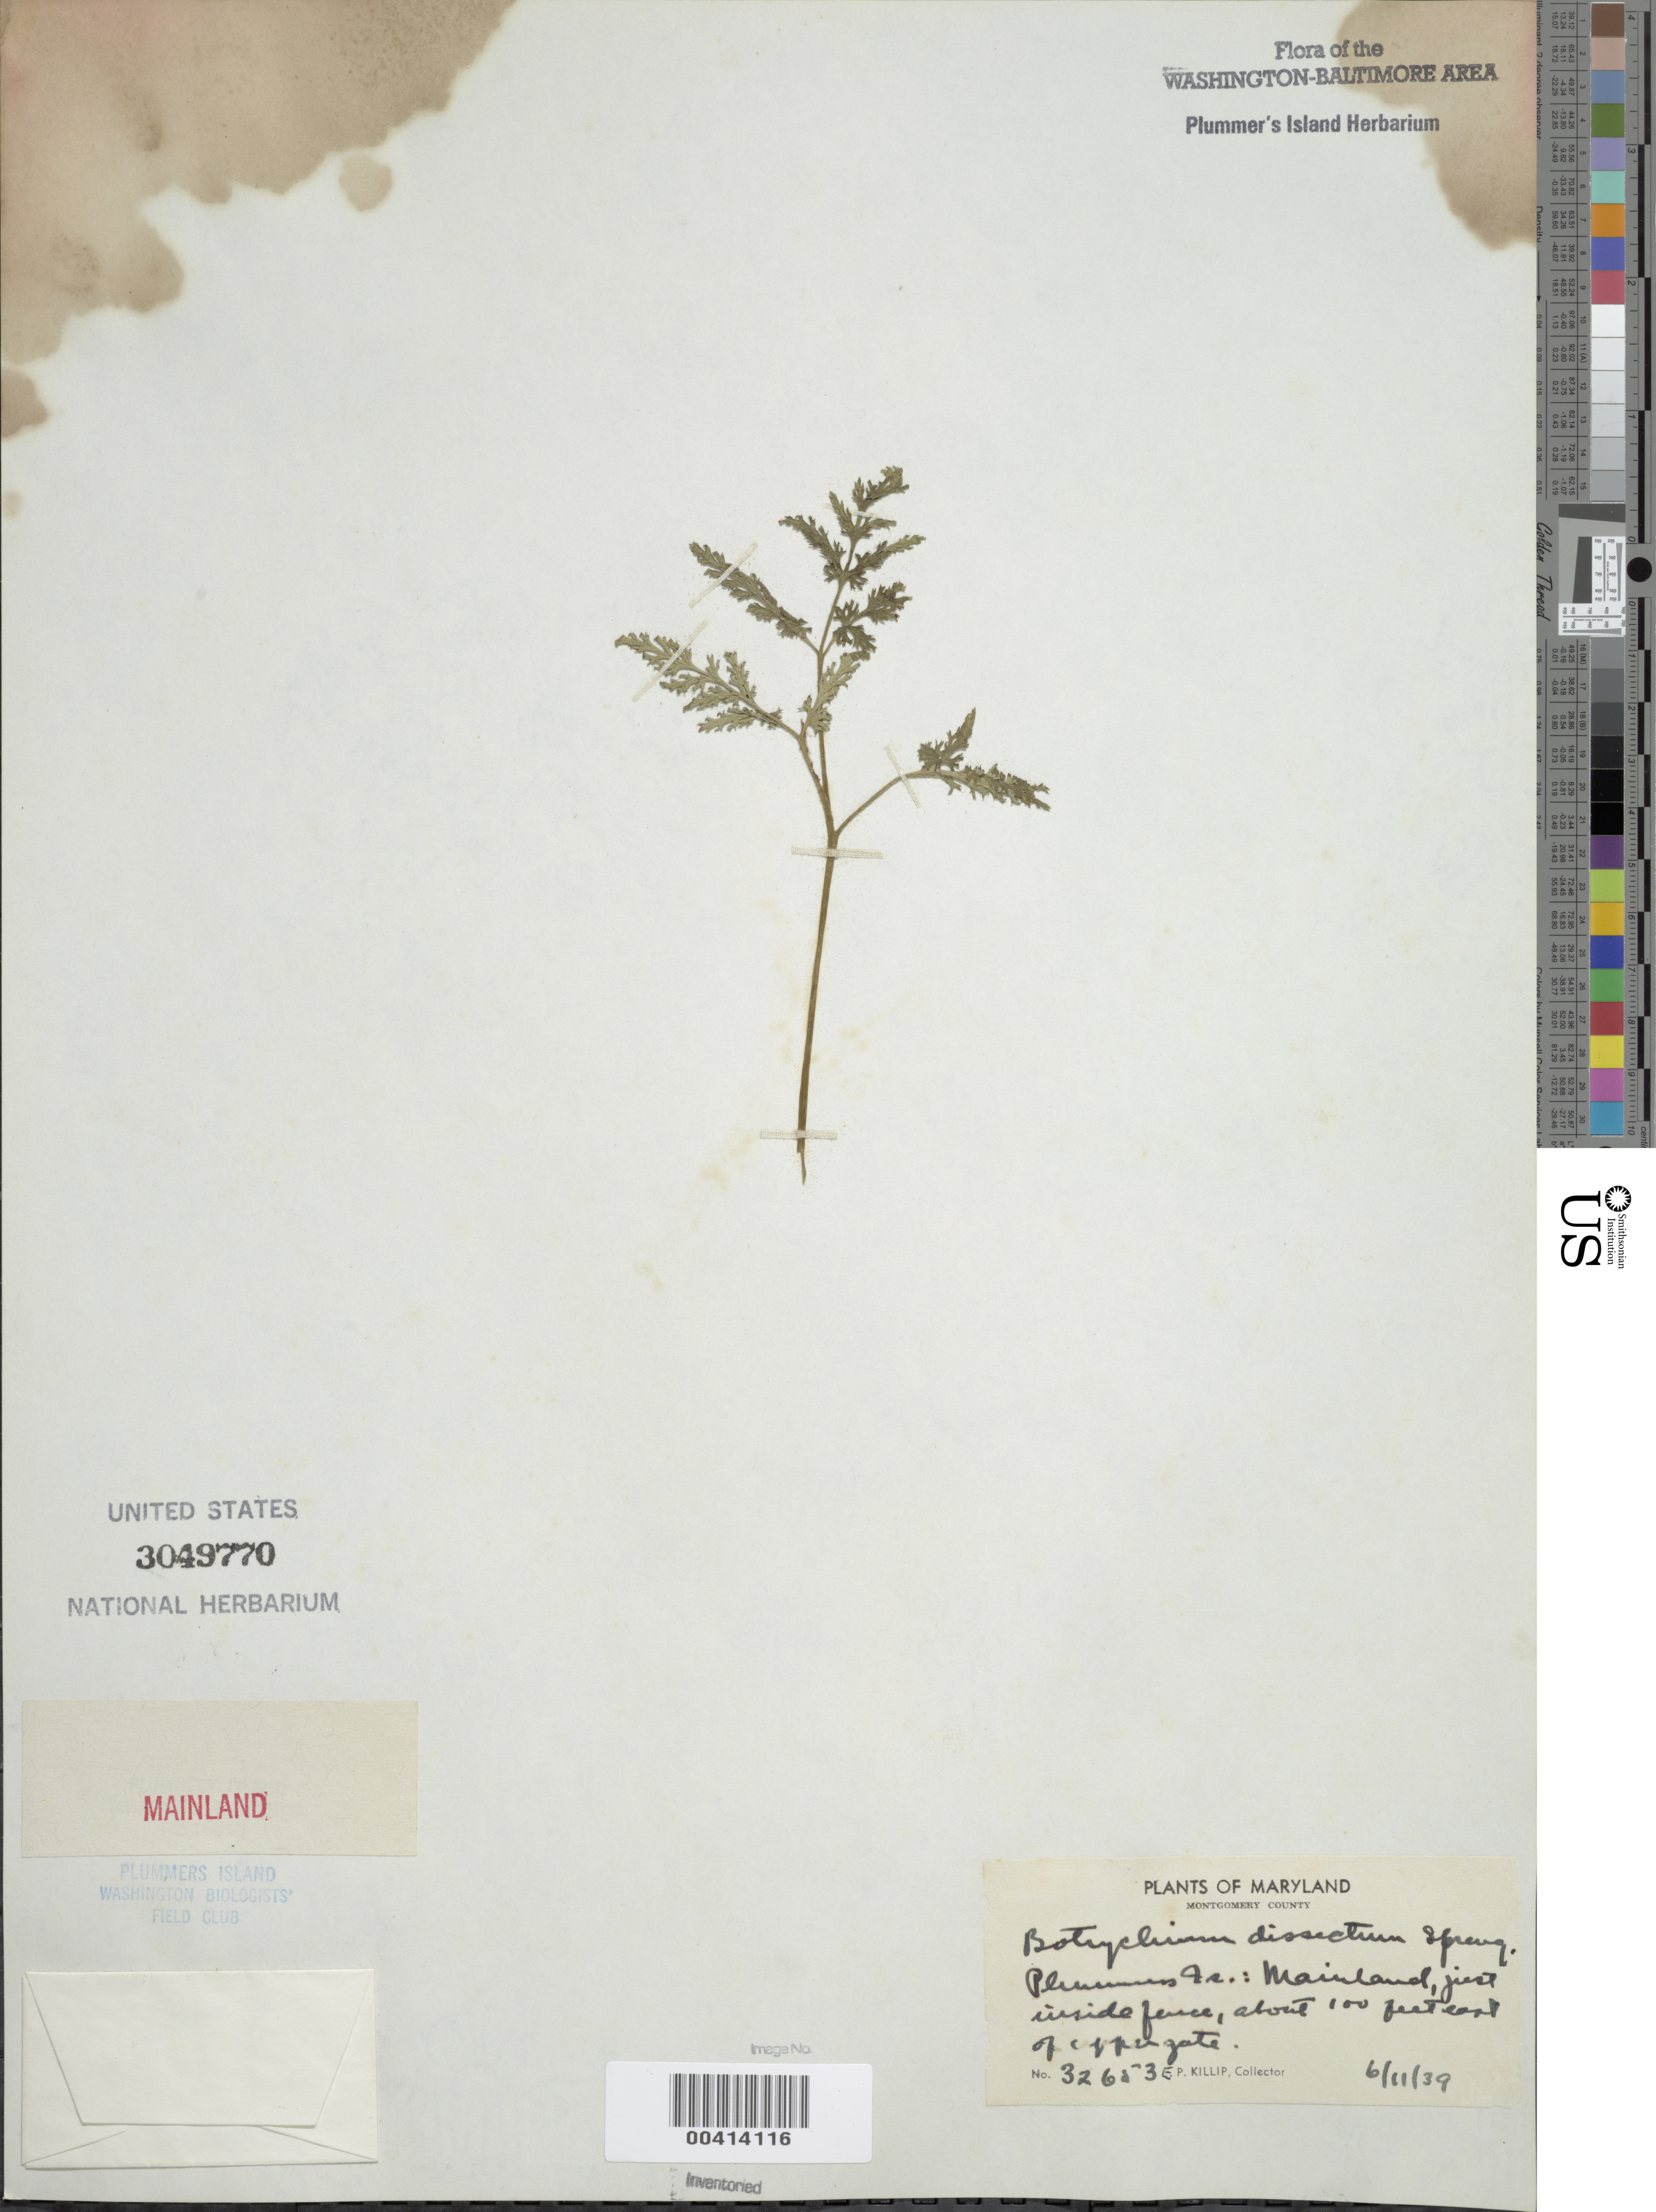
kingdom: Plantae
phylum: Tracheophyta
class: Polypodiopsida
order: Ophioglossales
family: Ophioglossaceae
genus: Botrychium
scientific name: Botrychium dissectum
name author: Spreng.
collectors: E. P. Killip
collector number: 32653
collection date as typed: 11 Jun 1939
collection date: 1939-06-11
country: United States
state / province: Maryland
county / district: Montgomery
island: Plummers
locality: Plummer's Island; just inside fence about 100 feet east of Upper Gate C. & O. Canal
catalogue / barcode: US 3049770